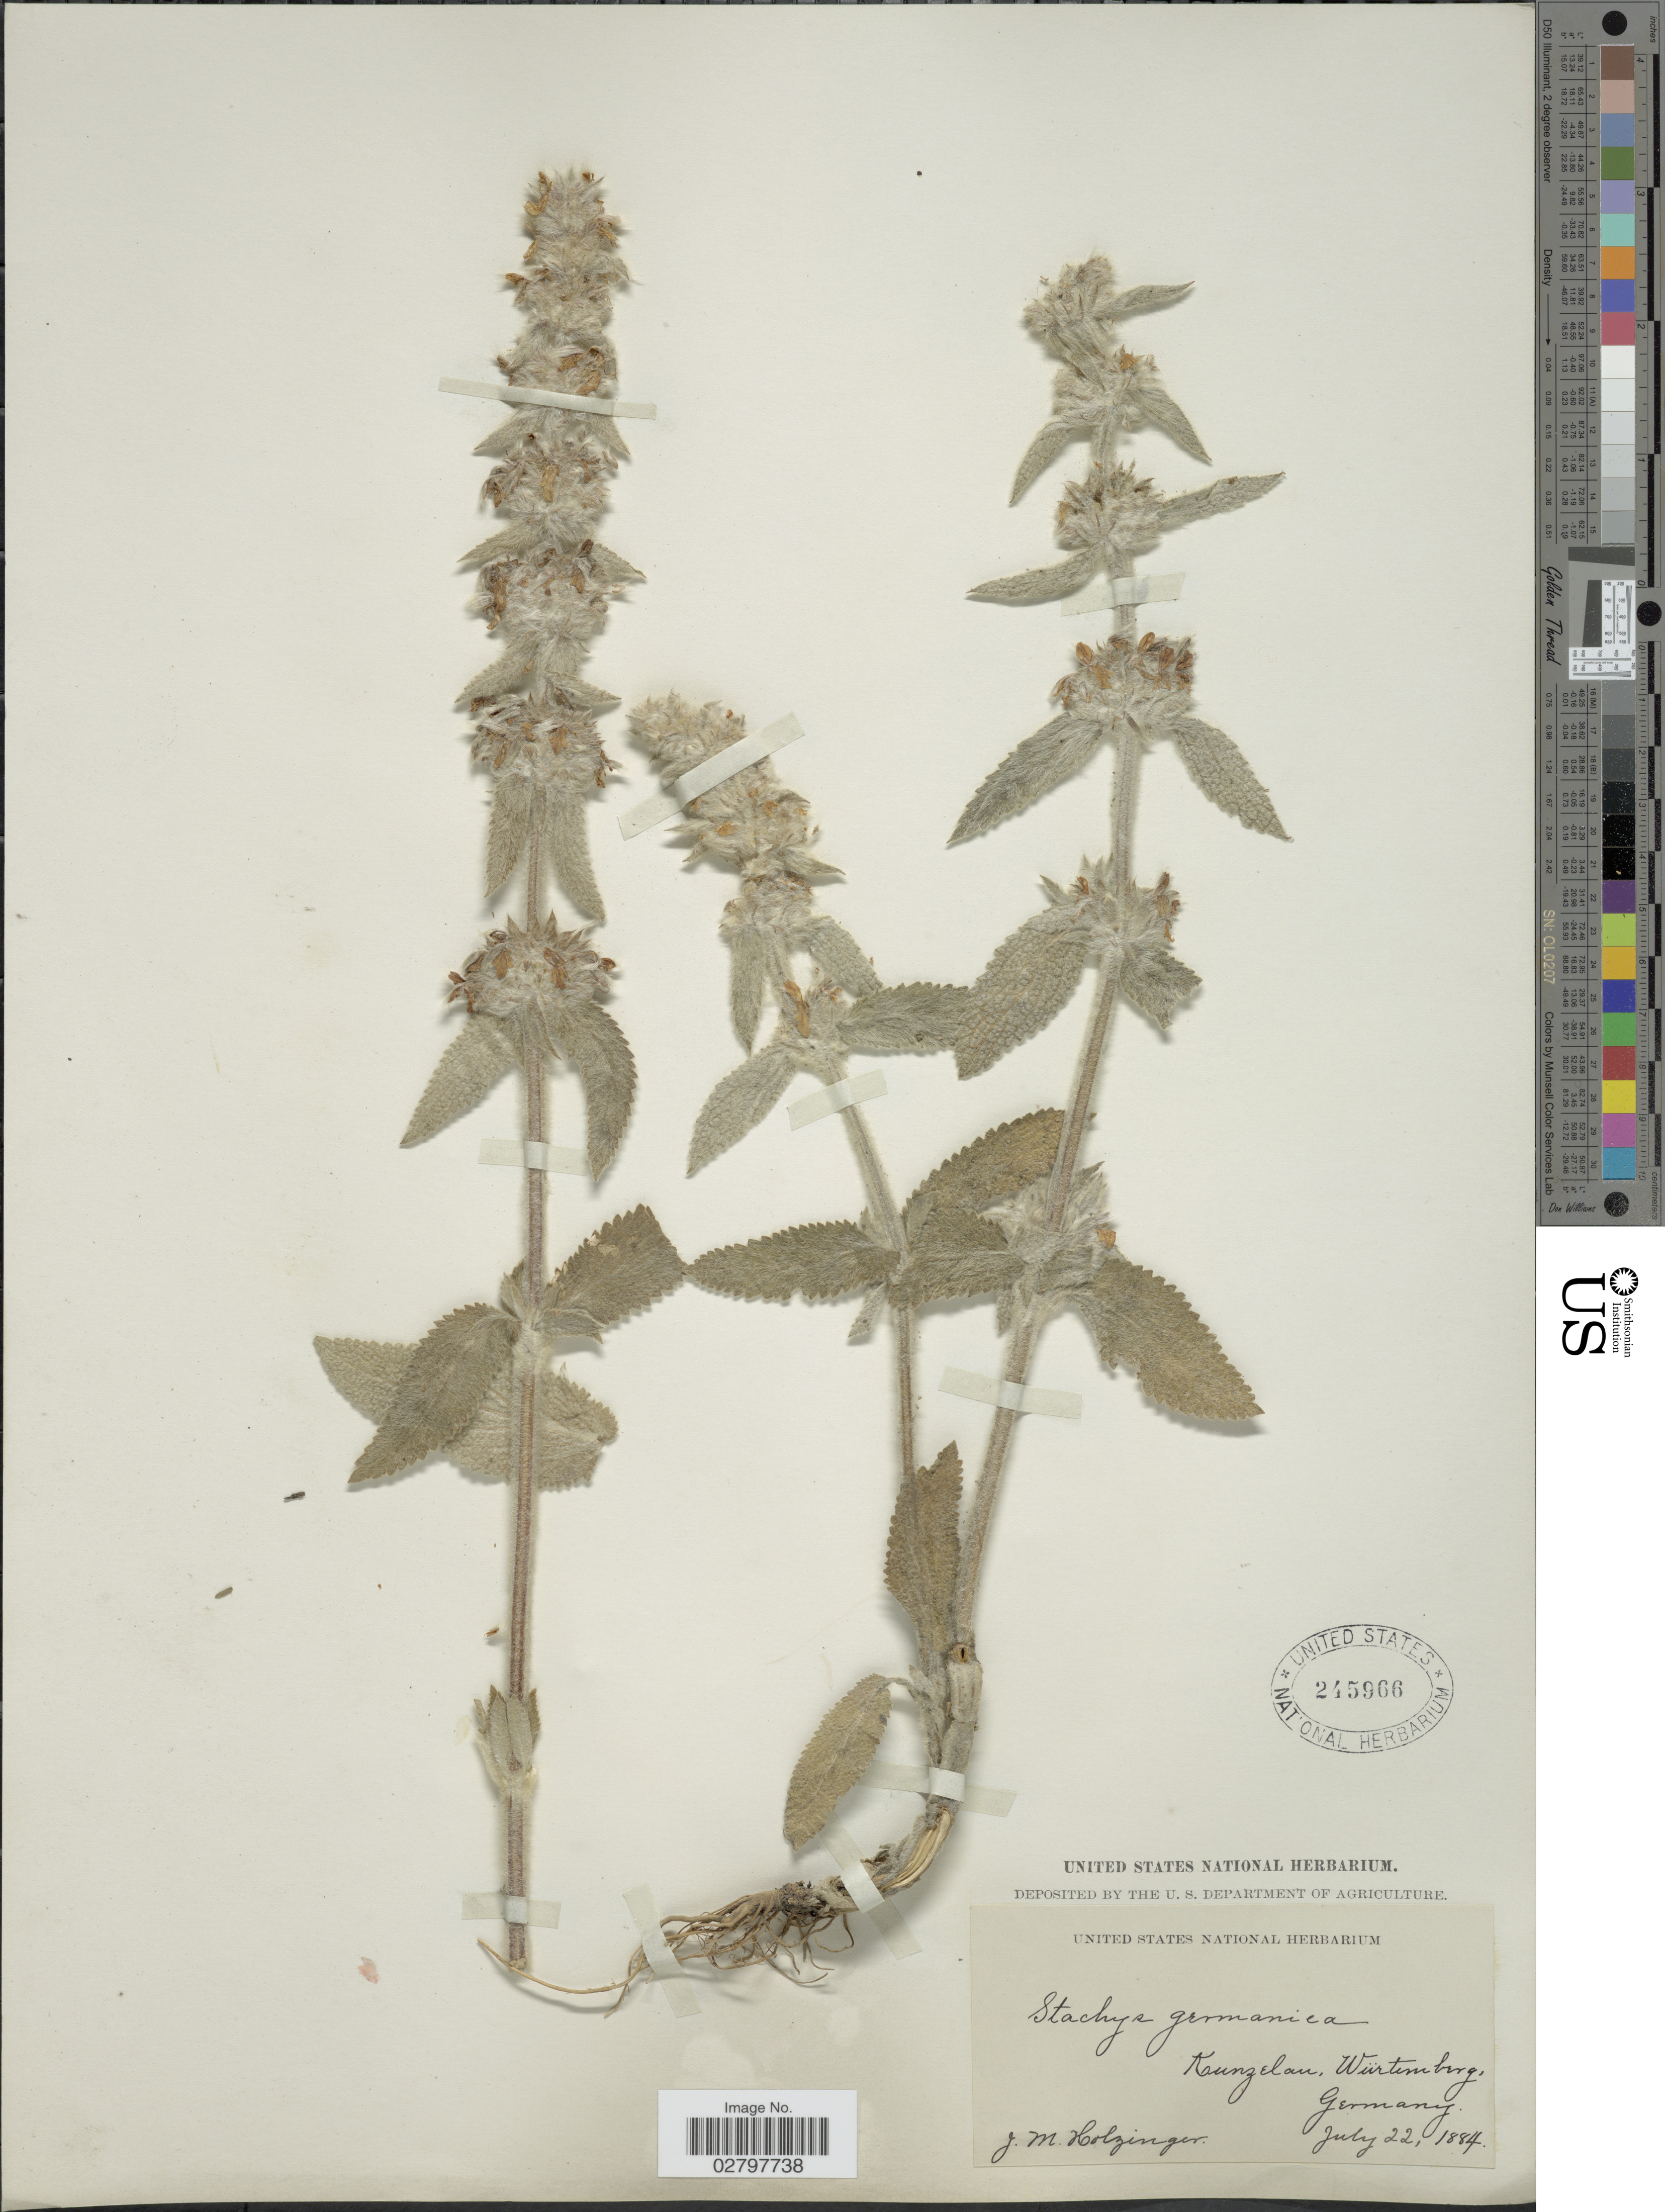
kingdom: Plantae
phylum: Tracheophyta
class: Magnoliopsida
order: Lamiales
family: Lamiaceae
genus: Stachys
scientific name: Stachys germanica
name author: L.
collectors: J. M. Holzinger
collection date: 1884-07-22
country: Germany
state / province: Baden-Württemberg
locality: Kunzelau, Würtenberg.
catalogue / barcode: US 245966